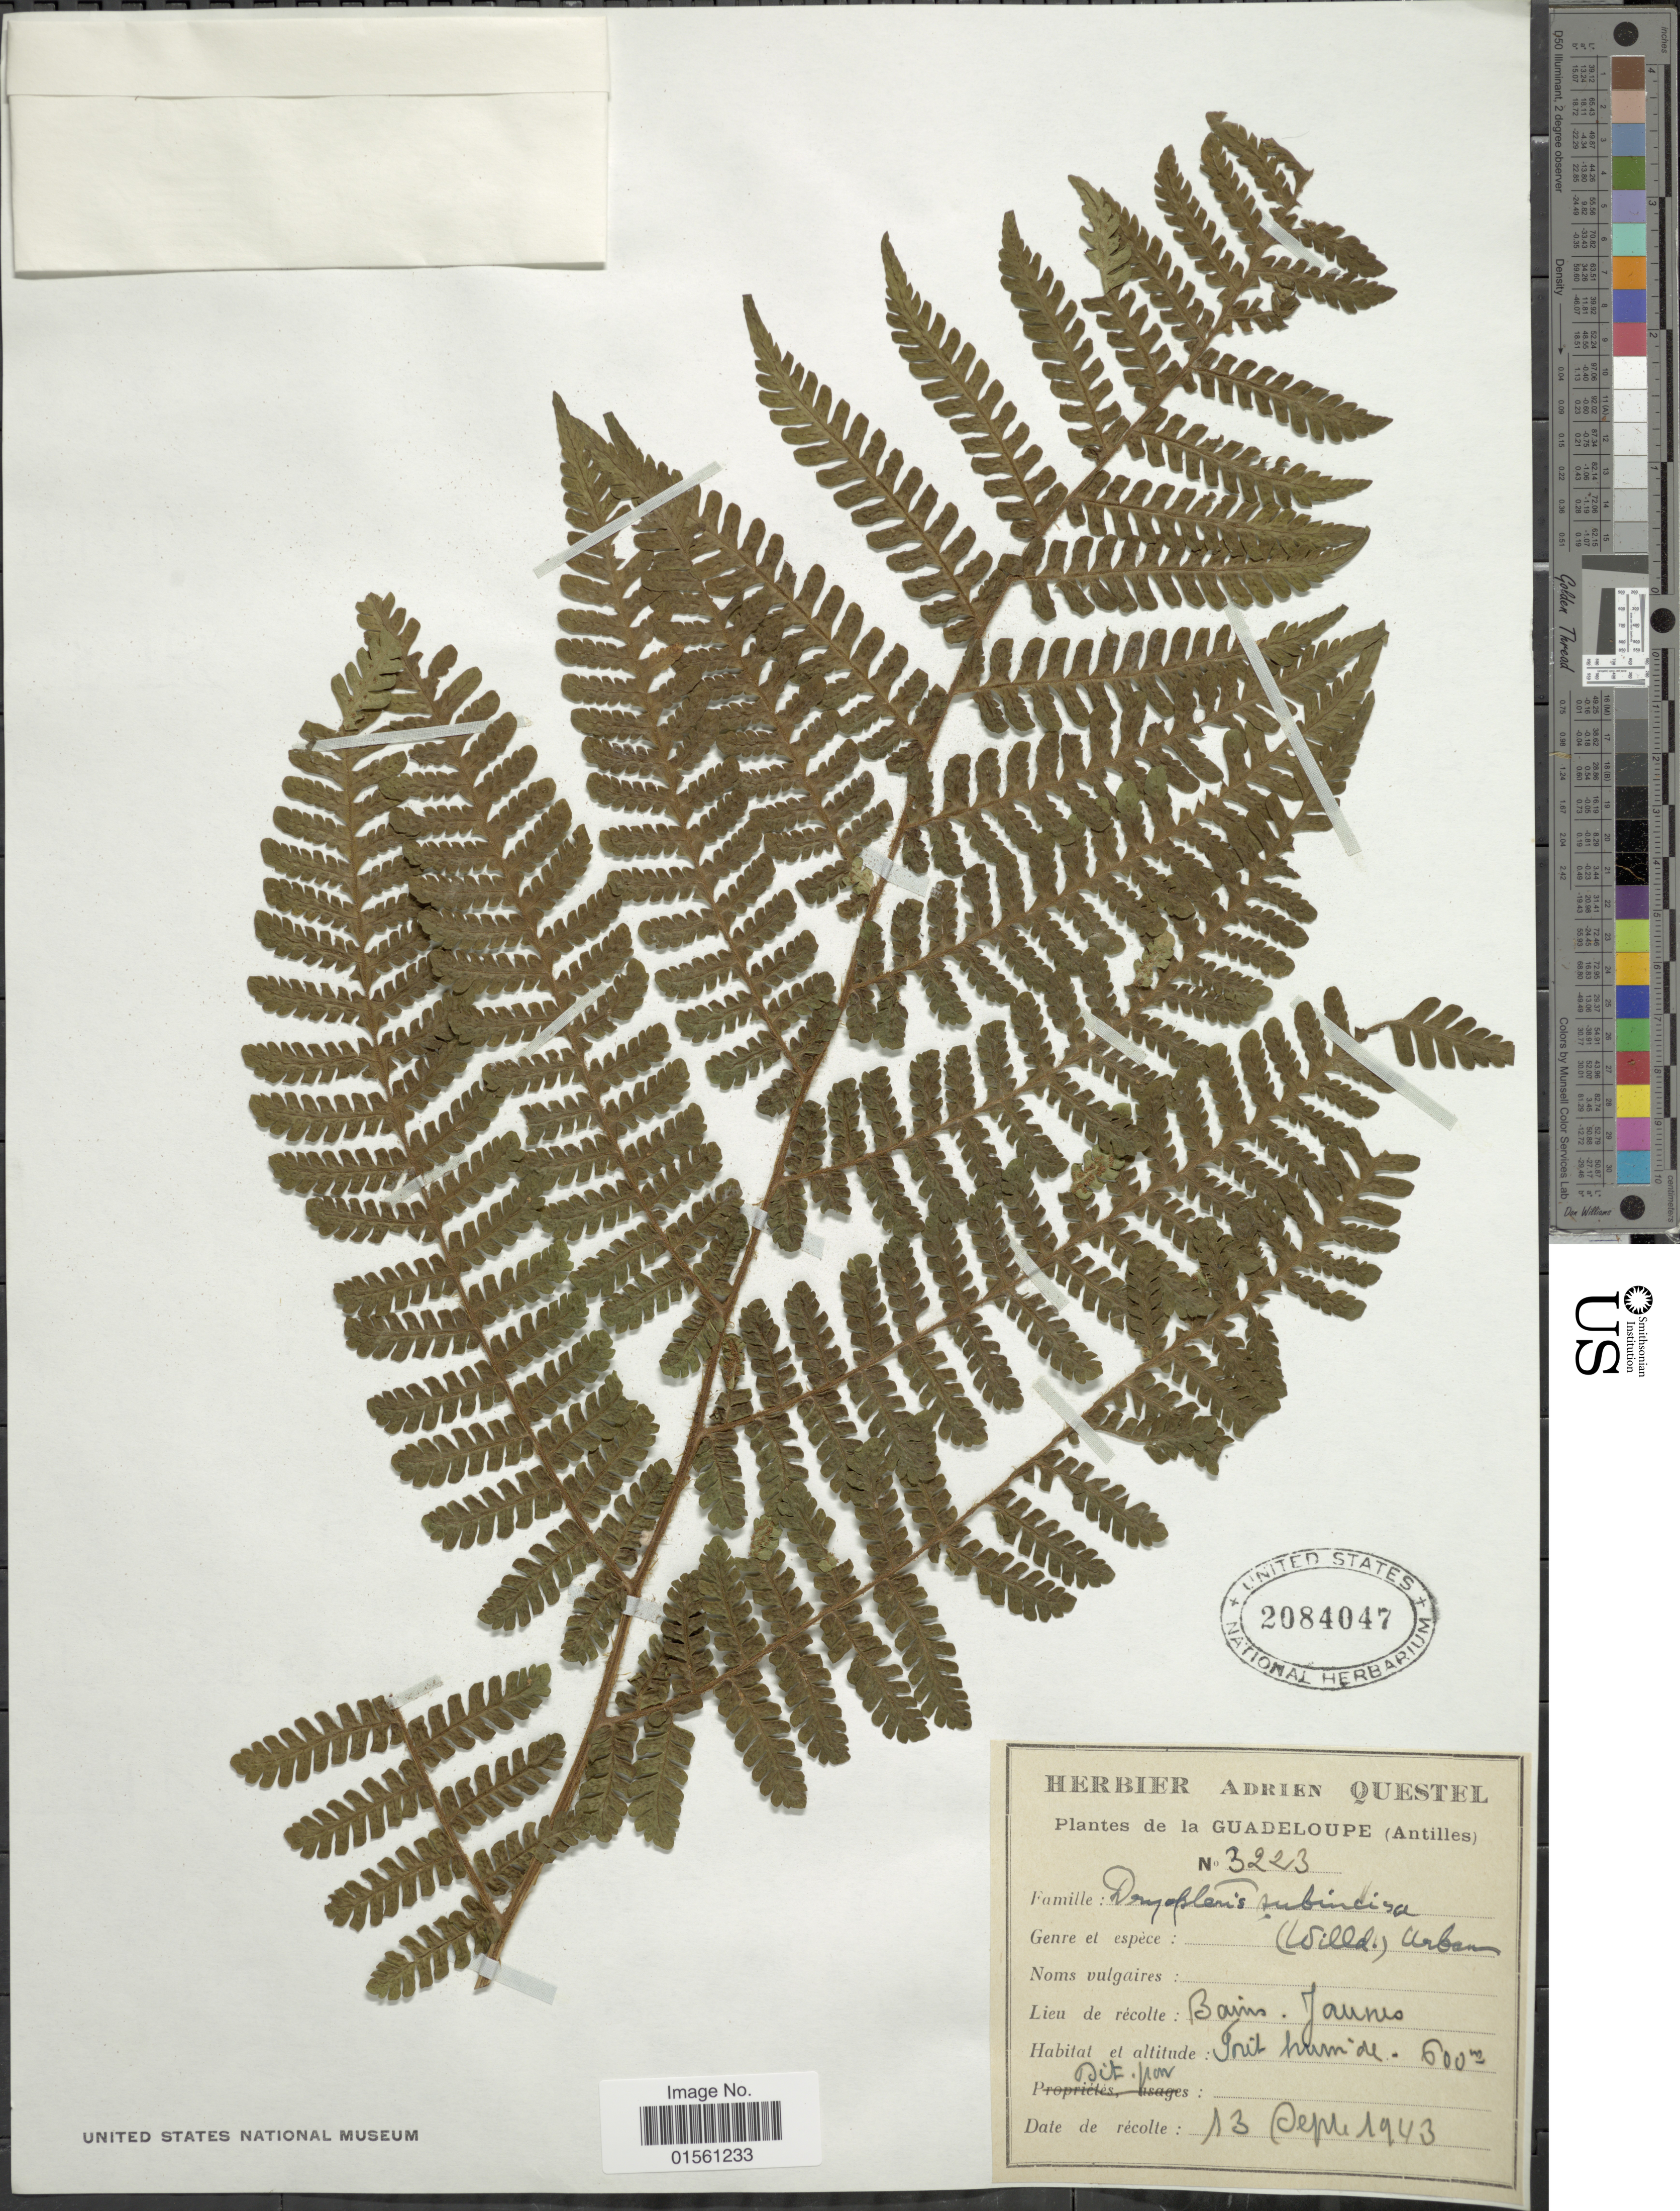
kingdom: Plantae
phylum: Tracheophyta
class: Polypodiopsida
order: Polypodiales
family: Dryopteridaceae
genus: Megalastrum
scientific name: Megalastrum subincisum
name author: (Willd.) A.R. Sm. & R.C. Moran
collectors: B. Jaunes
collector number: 3223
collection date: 1943-09-13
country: Guadeloupe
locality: Antilles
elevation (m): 600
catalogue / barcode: US 2084047